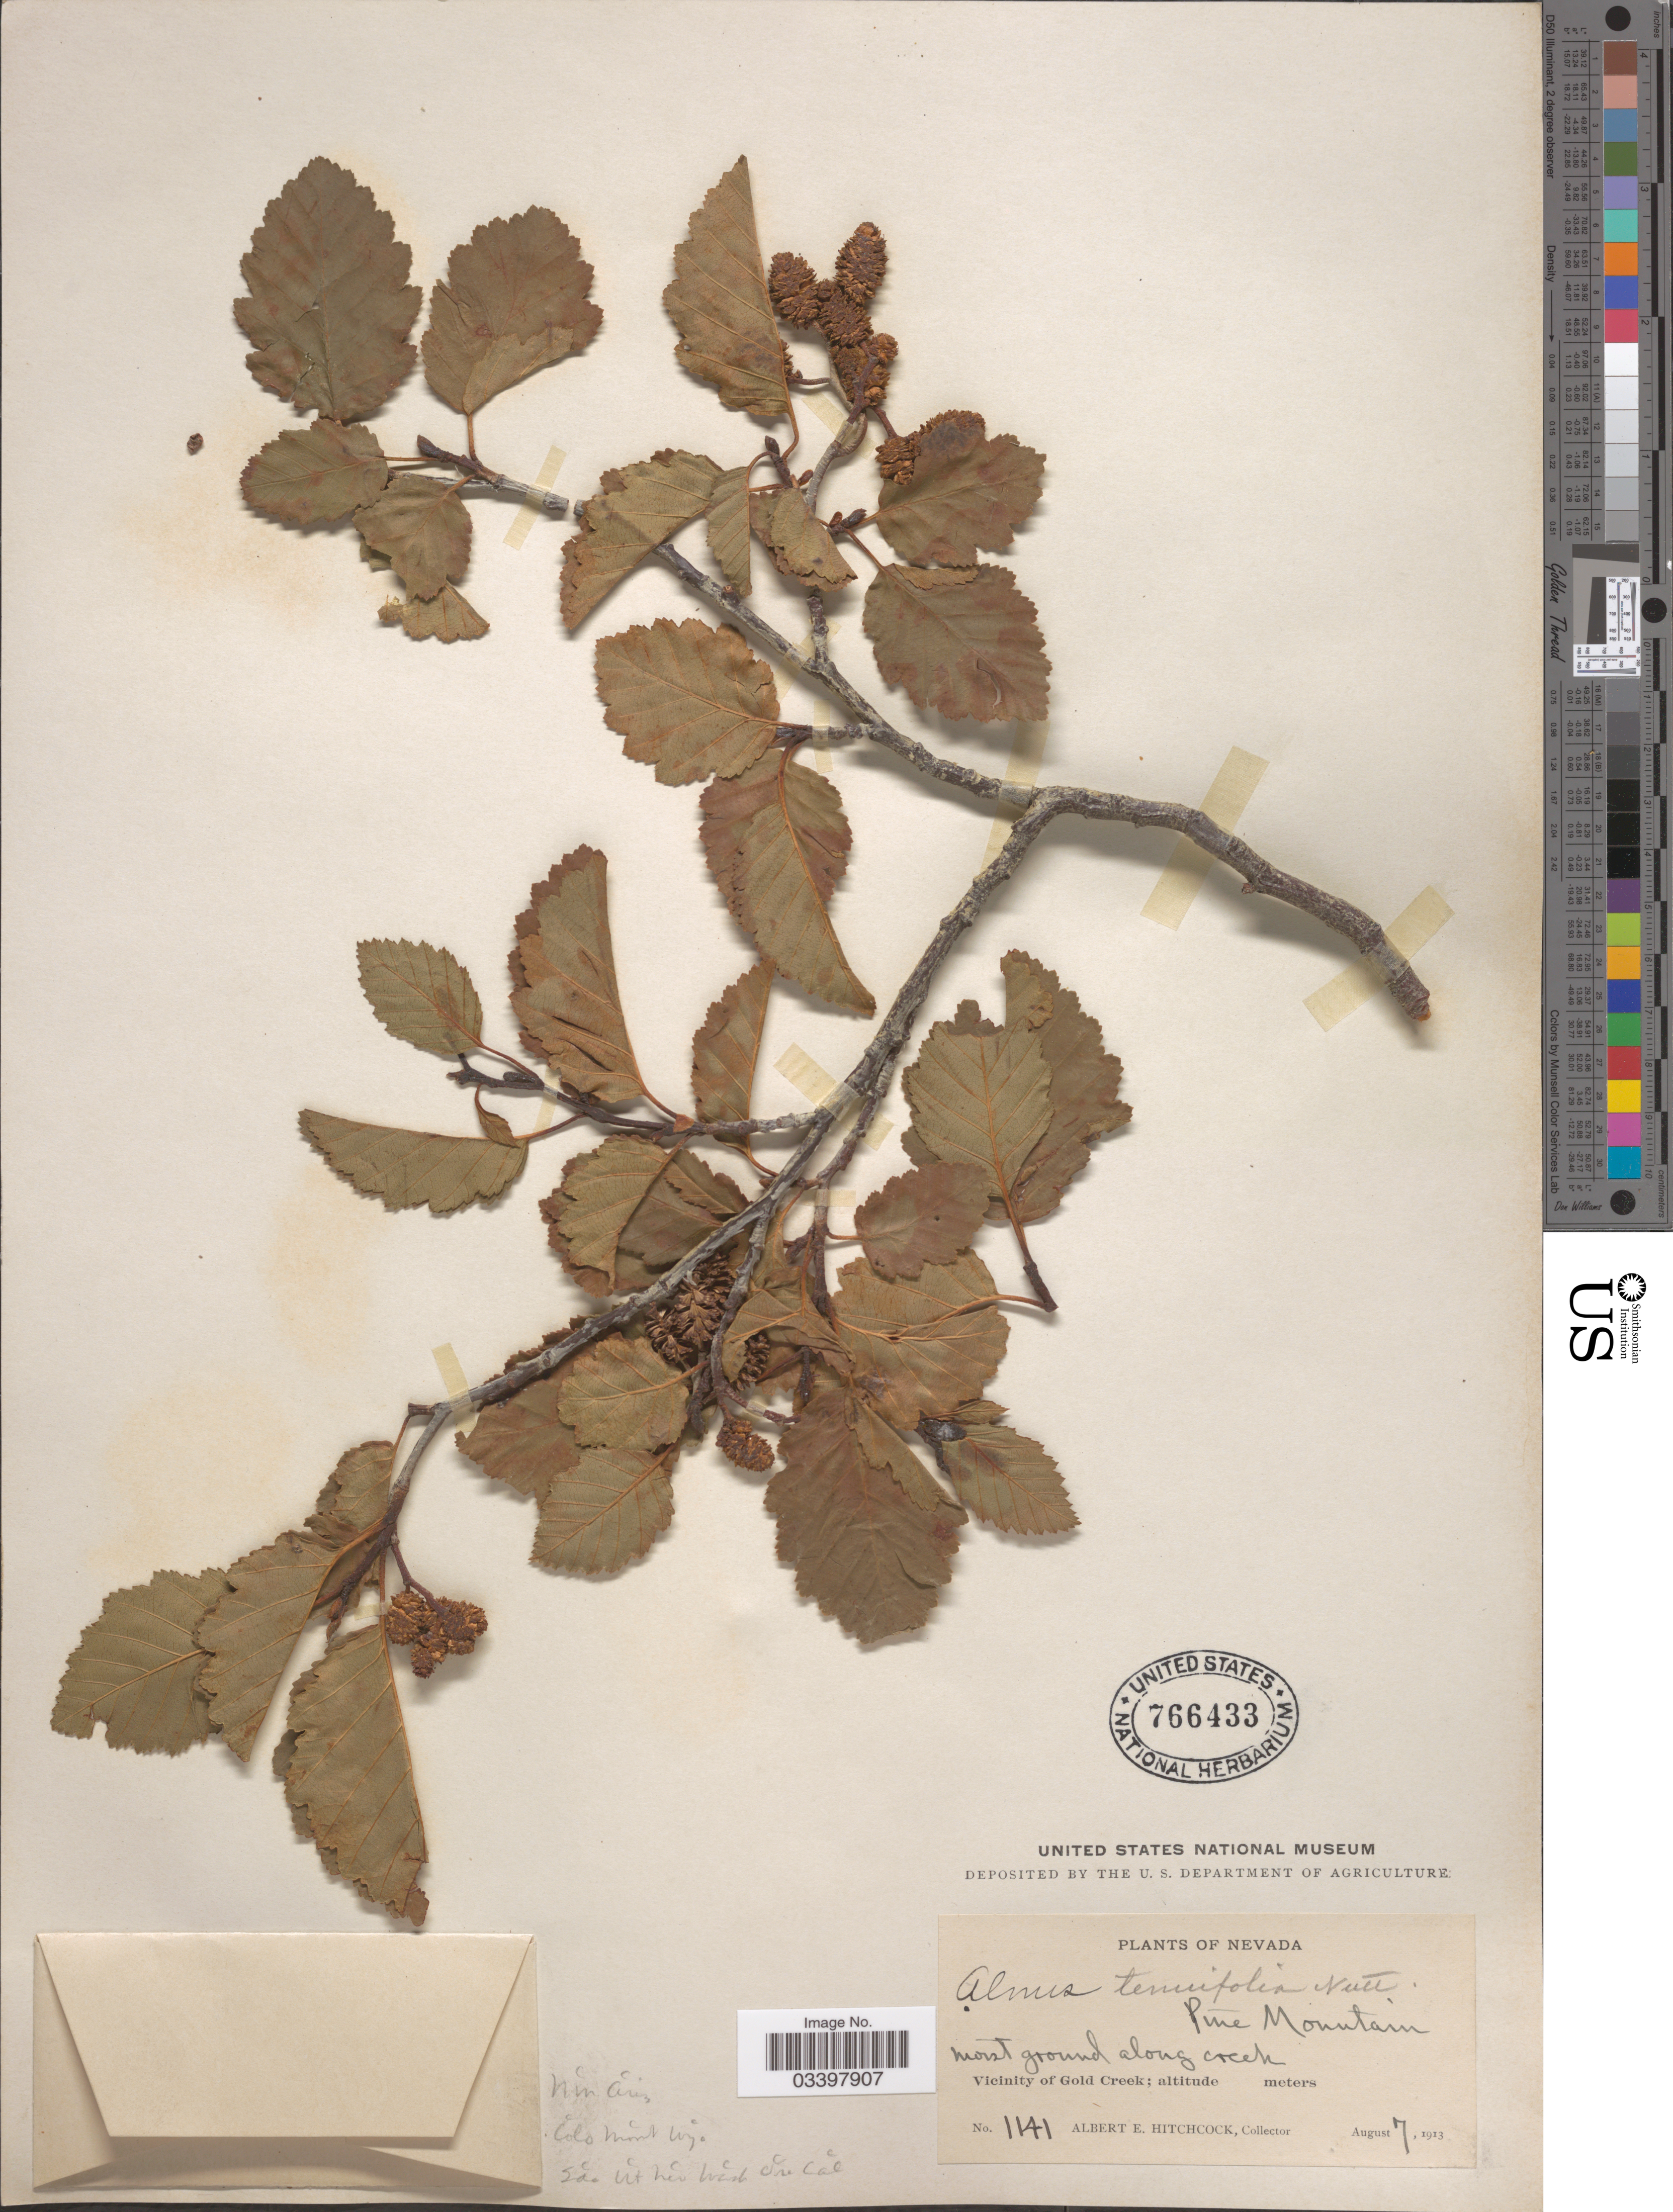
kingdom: Plantae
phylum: Tracheophyta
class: Magnoliopsida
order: Fagales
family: Betulaceae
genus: Alnus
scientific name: Alnus tenuifolia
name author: Nutt.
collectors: A. Hitchcock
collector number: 1141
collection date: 1913-08-07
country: United States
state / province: Nevada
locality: Pine Mountain. Vicinity of Gold Creek. Moist ground along creek.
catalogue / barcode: US 766433